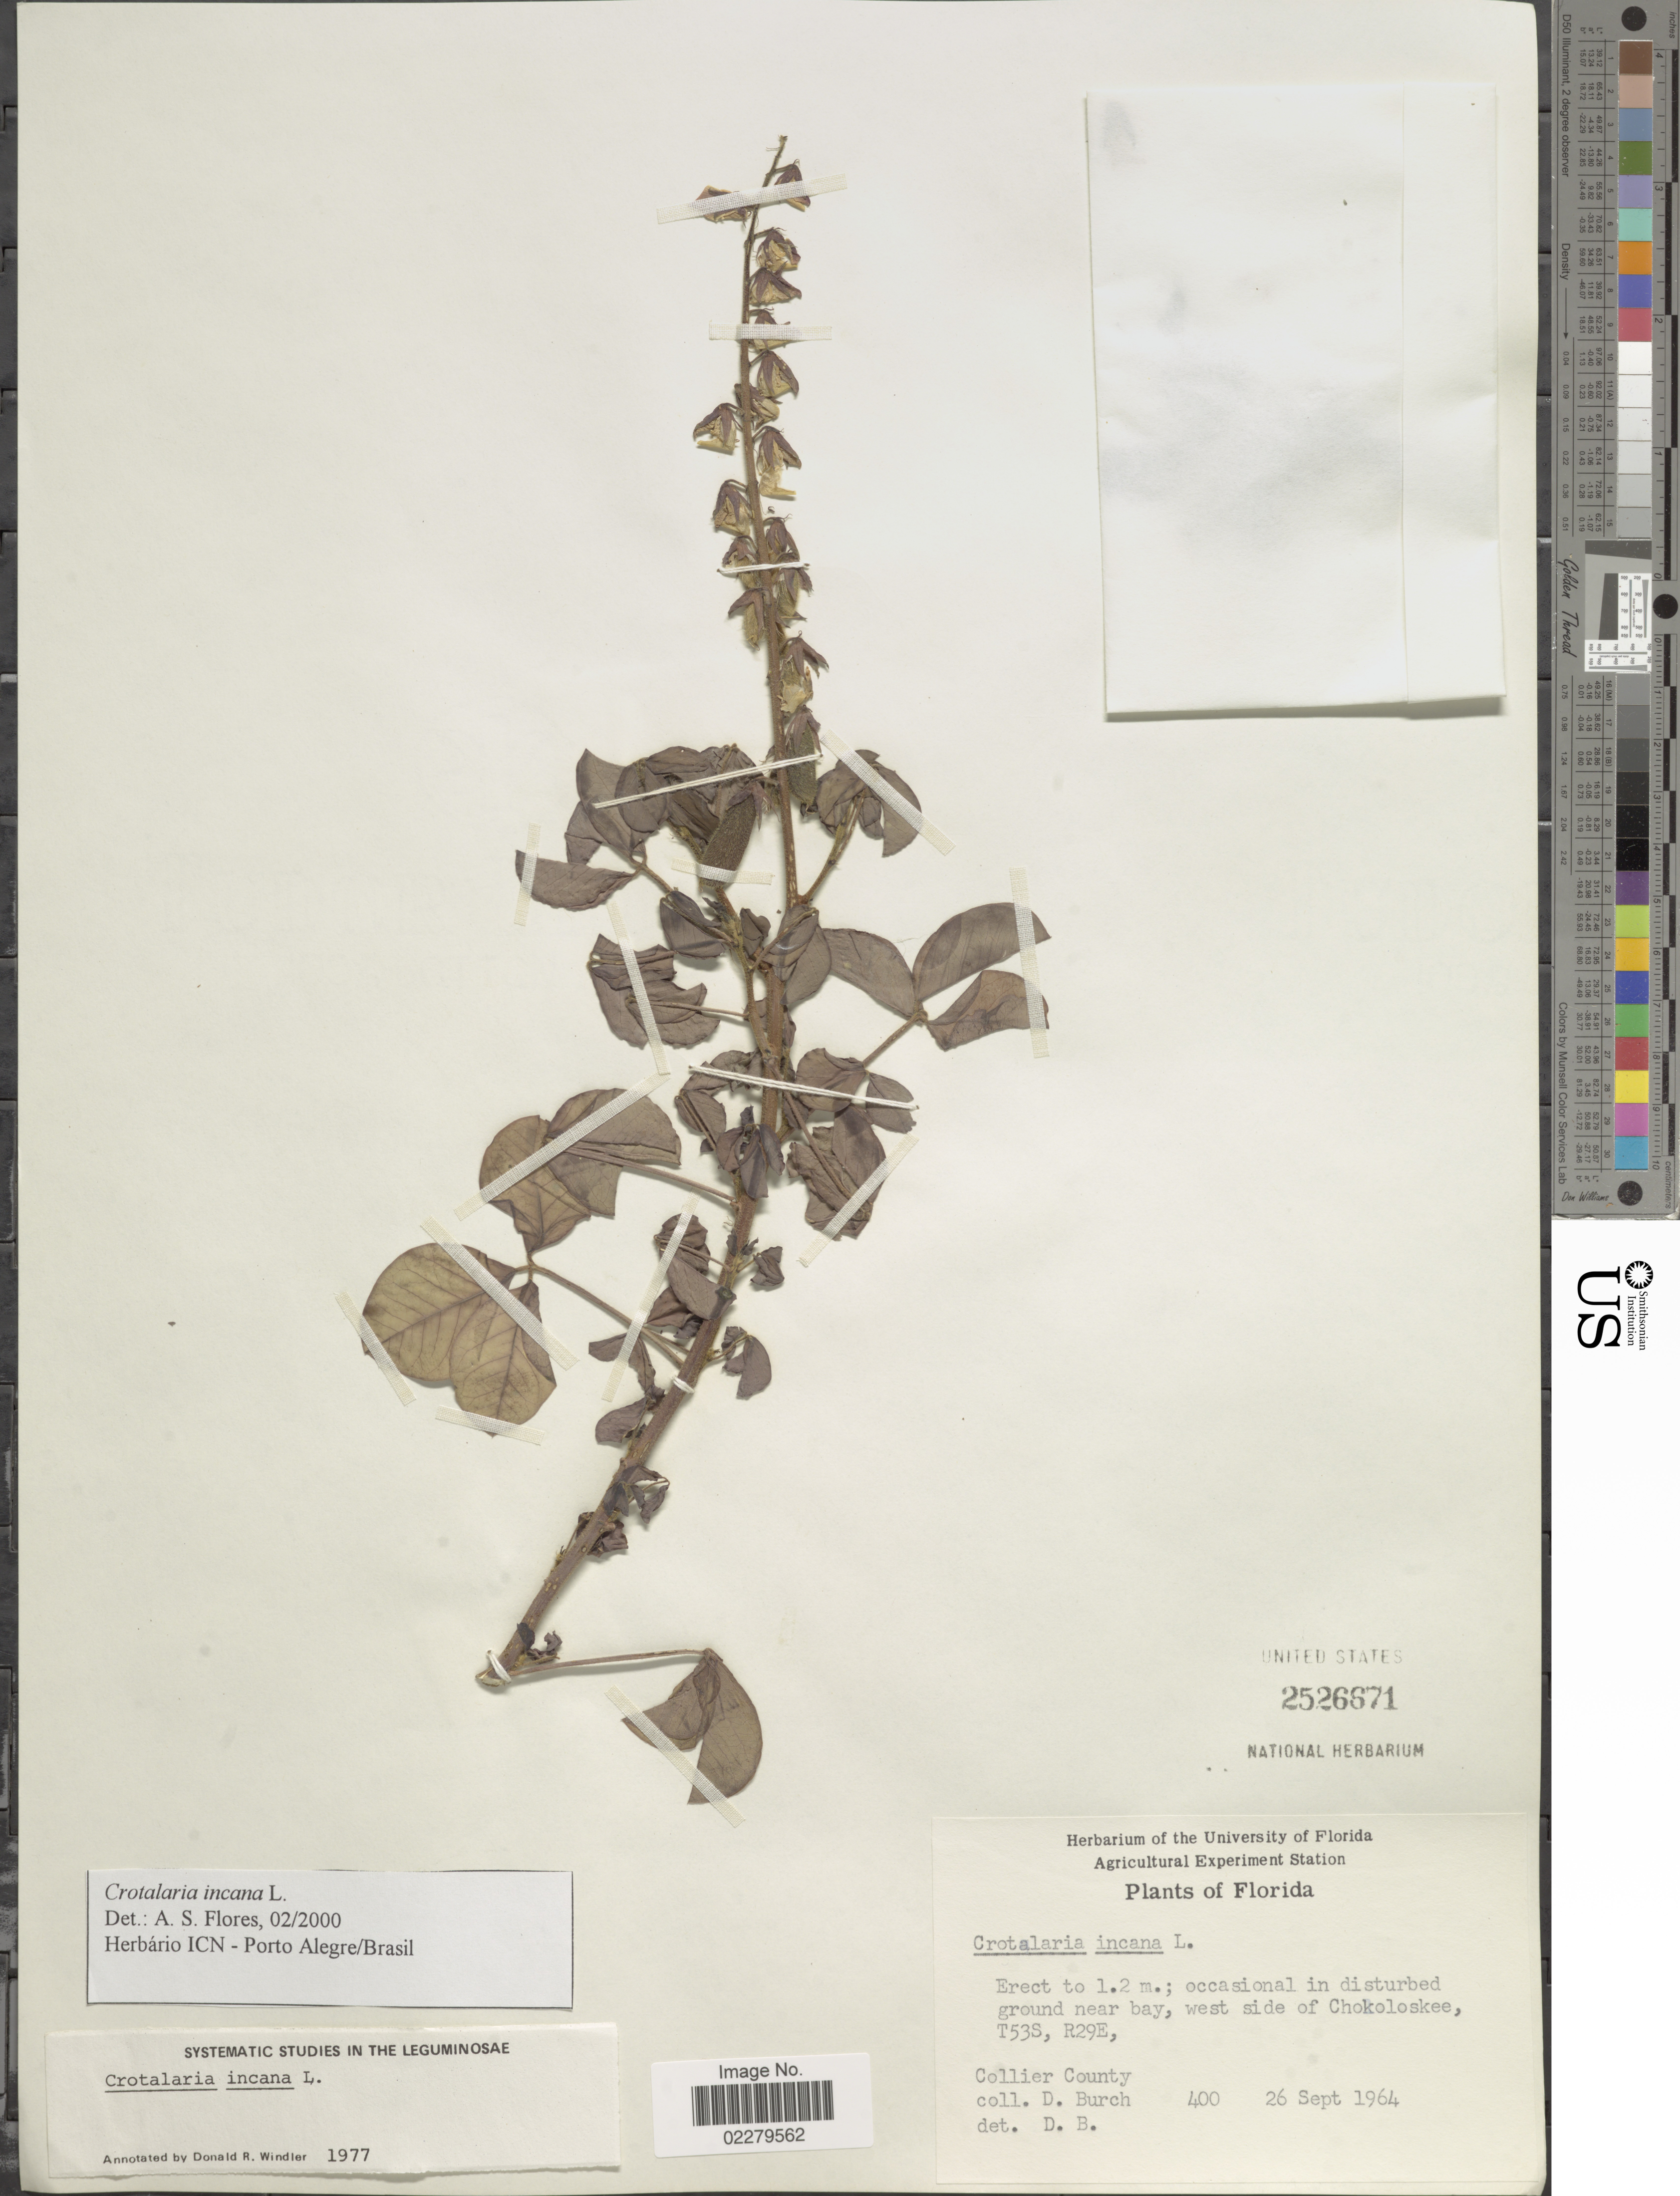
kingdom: Plantae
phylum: Tracheophyta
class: Magnoliopsida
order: Fabales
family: Fabaceae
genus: Crotalaria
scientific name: Crotalaria incana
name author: L.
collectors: D. Burch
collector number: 400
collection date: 1964-09-26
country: United States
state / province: Florida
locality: Disturbed ground near bay, west side of Chokoloskee, T53S, R29E. Collier County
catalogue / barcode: US 2526671